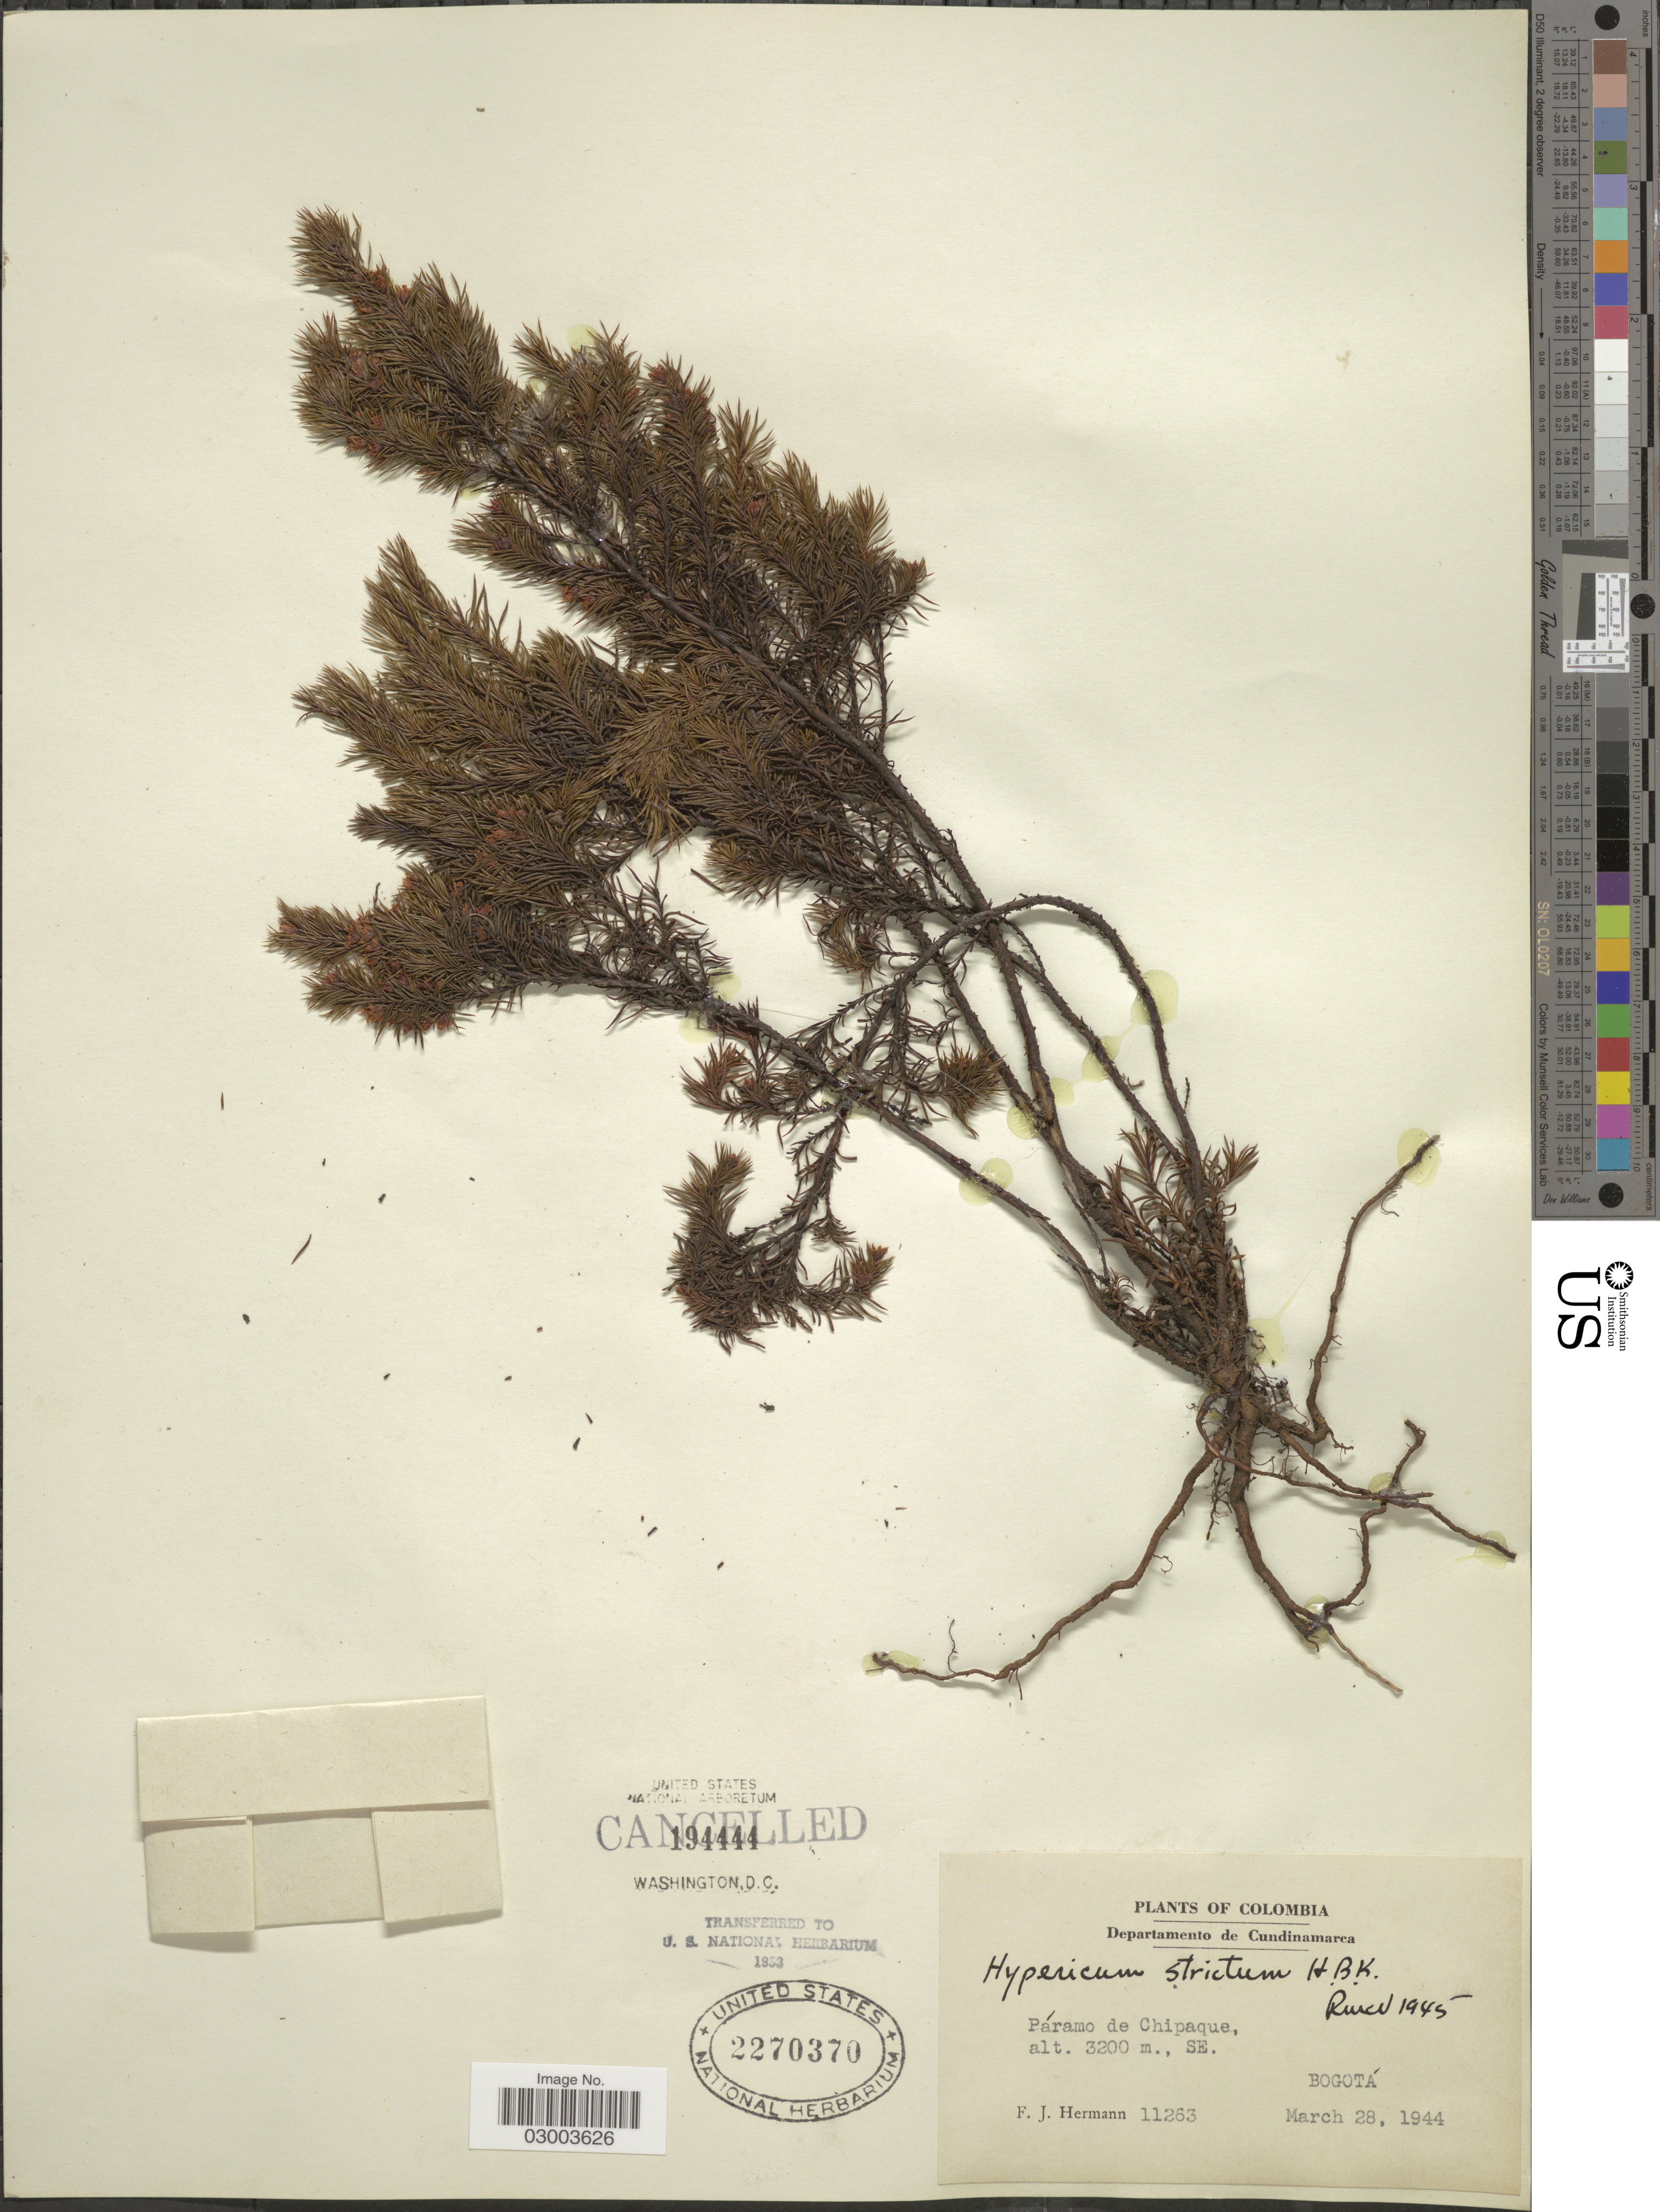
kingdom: Plantae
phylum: Tracheophyta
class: Magnoliopsida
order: Malpighiales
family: Hypericaceae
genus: Hypericum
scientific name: Hypericum juniperinum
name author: Kunth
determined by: Strong, Mark T., (BOT), Smithsonian Institution - National Museum of Natural History (UNITED STATES)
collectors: F. J. Hermann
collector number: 11263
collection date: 1944-03-28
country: Colombia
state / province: Cundinamarca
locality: Departamento de Cundinamarca, Páramo de Chipaque, SE Bogotá.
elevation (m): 3200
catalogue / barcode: US 2270370